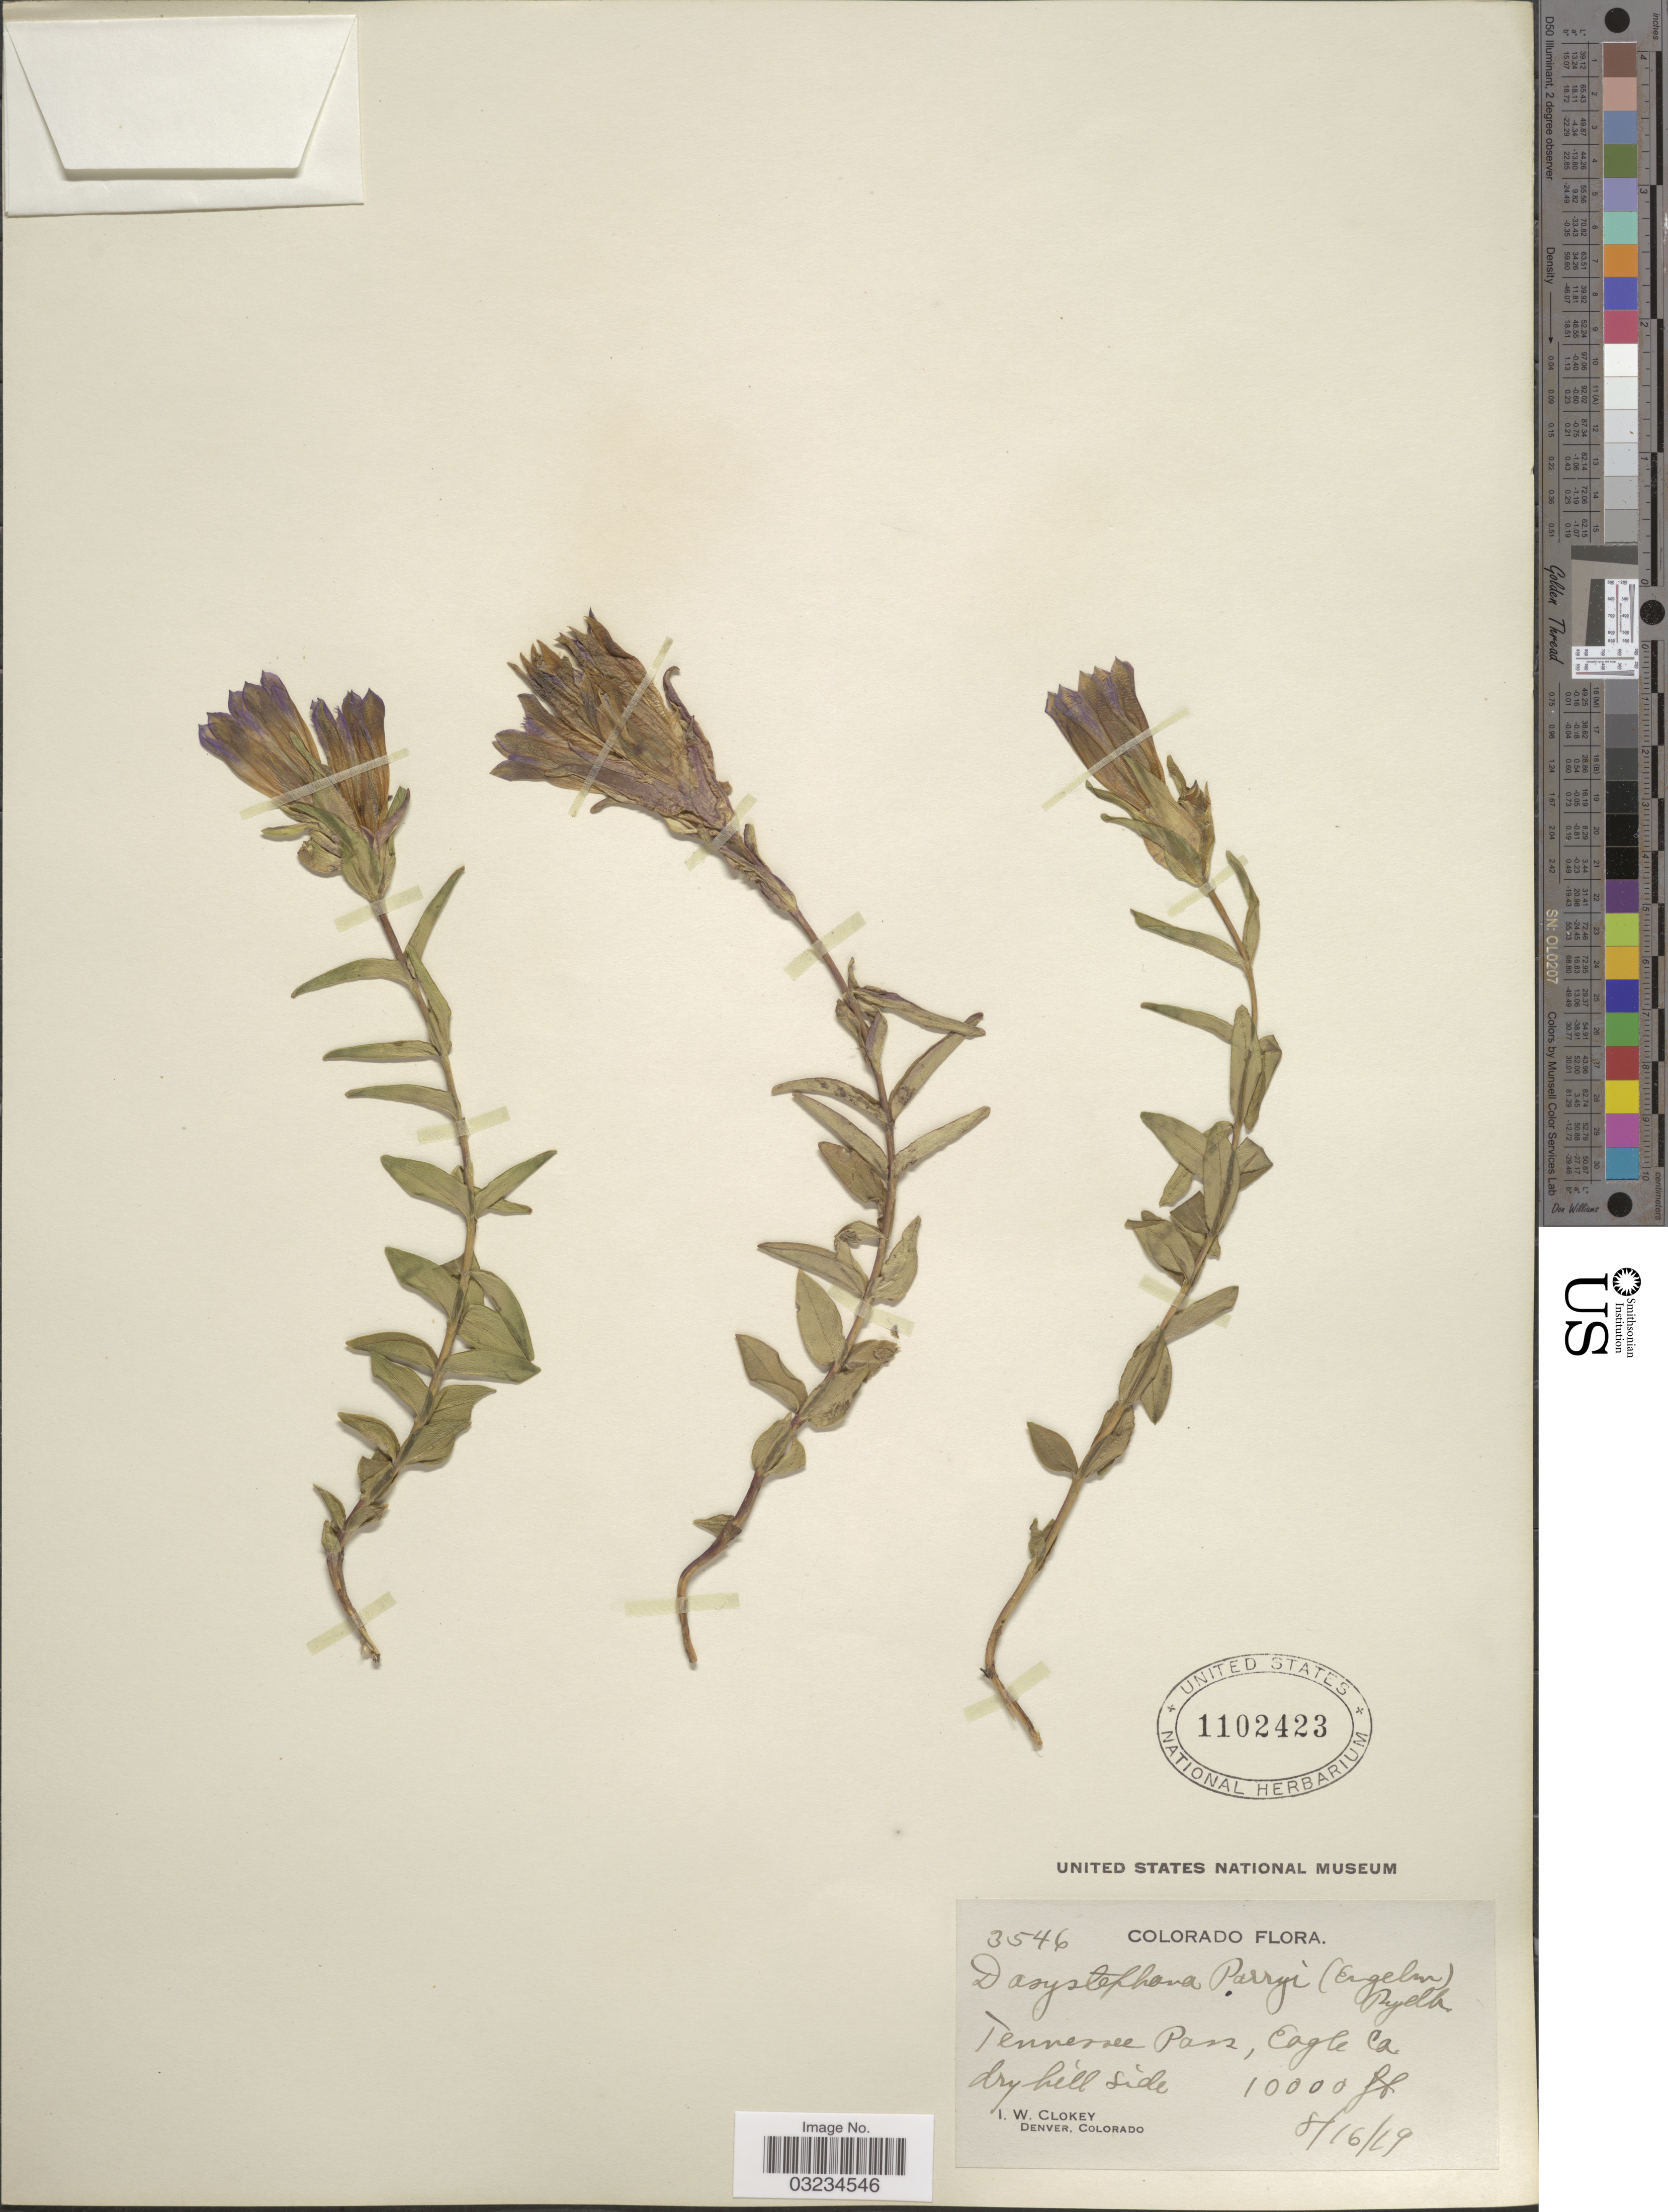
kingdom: Plantae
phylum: Tracheophyta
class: Magnoliopsida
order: Gentianales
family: Gentianaceae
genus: Gentiana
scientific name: Gentiana parryi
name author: Engelm.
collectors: I. W. Clokey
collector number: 3546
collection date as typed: Transcribed d/m/y: 16/8/19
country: United States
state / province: Colorado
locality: Tennessee Pass, Eagle Co.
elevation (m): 3048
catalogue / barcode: US 1102423